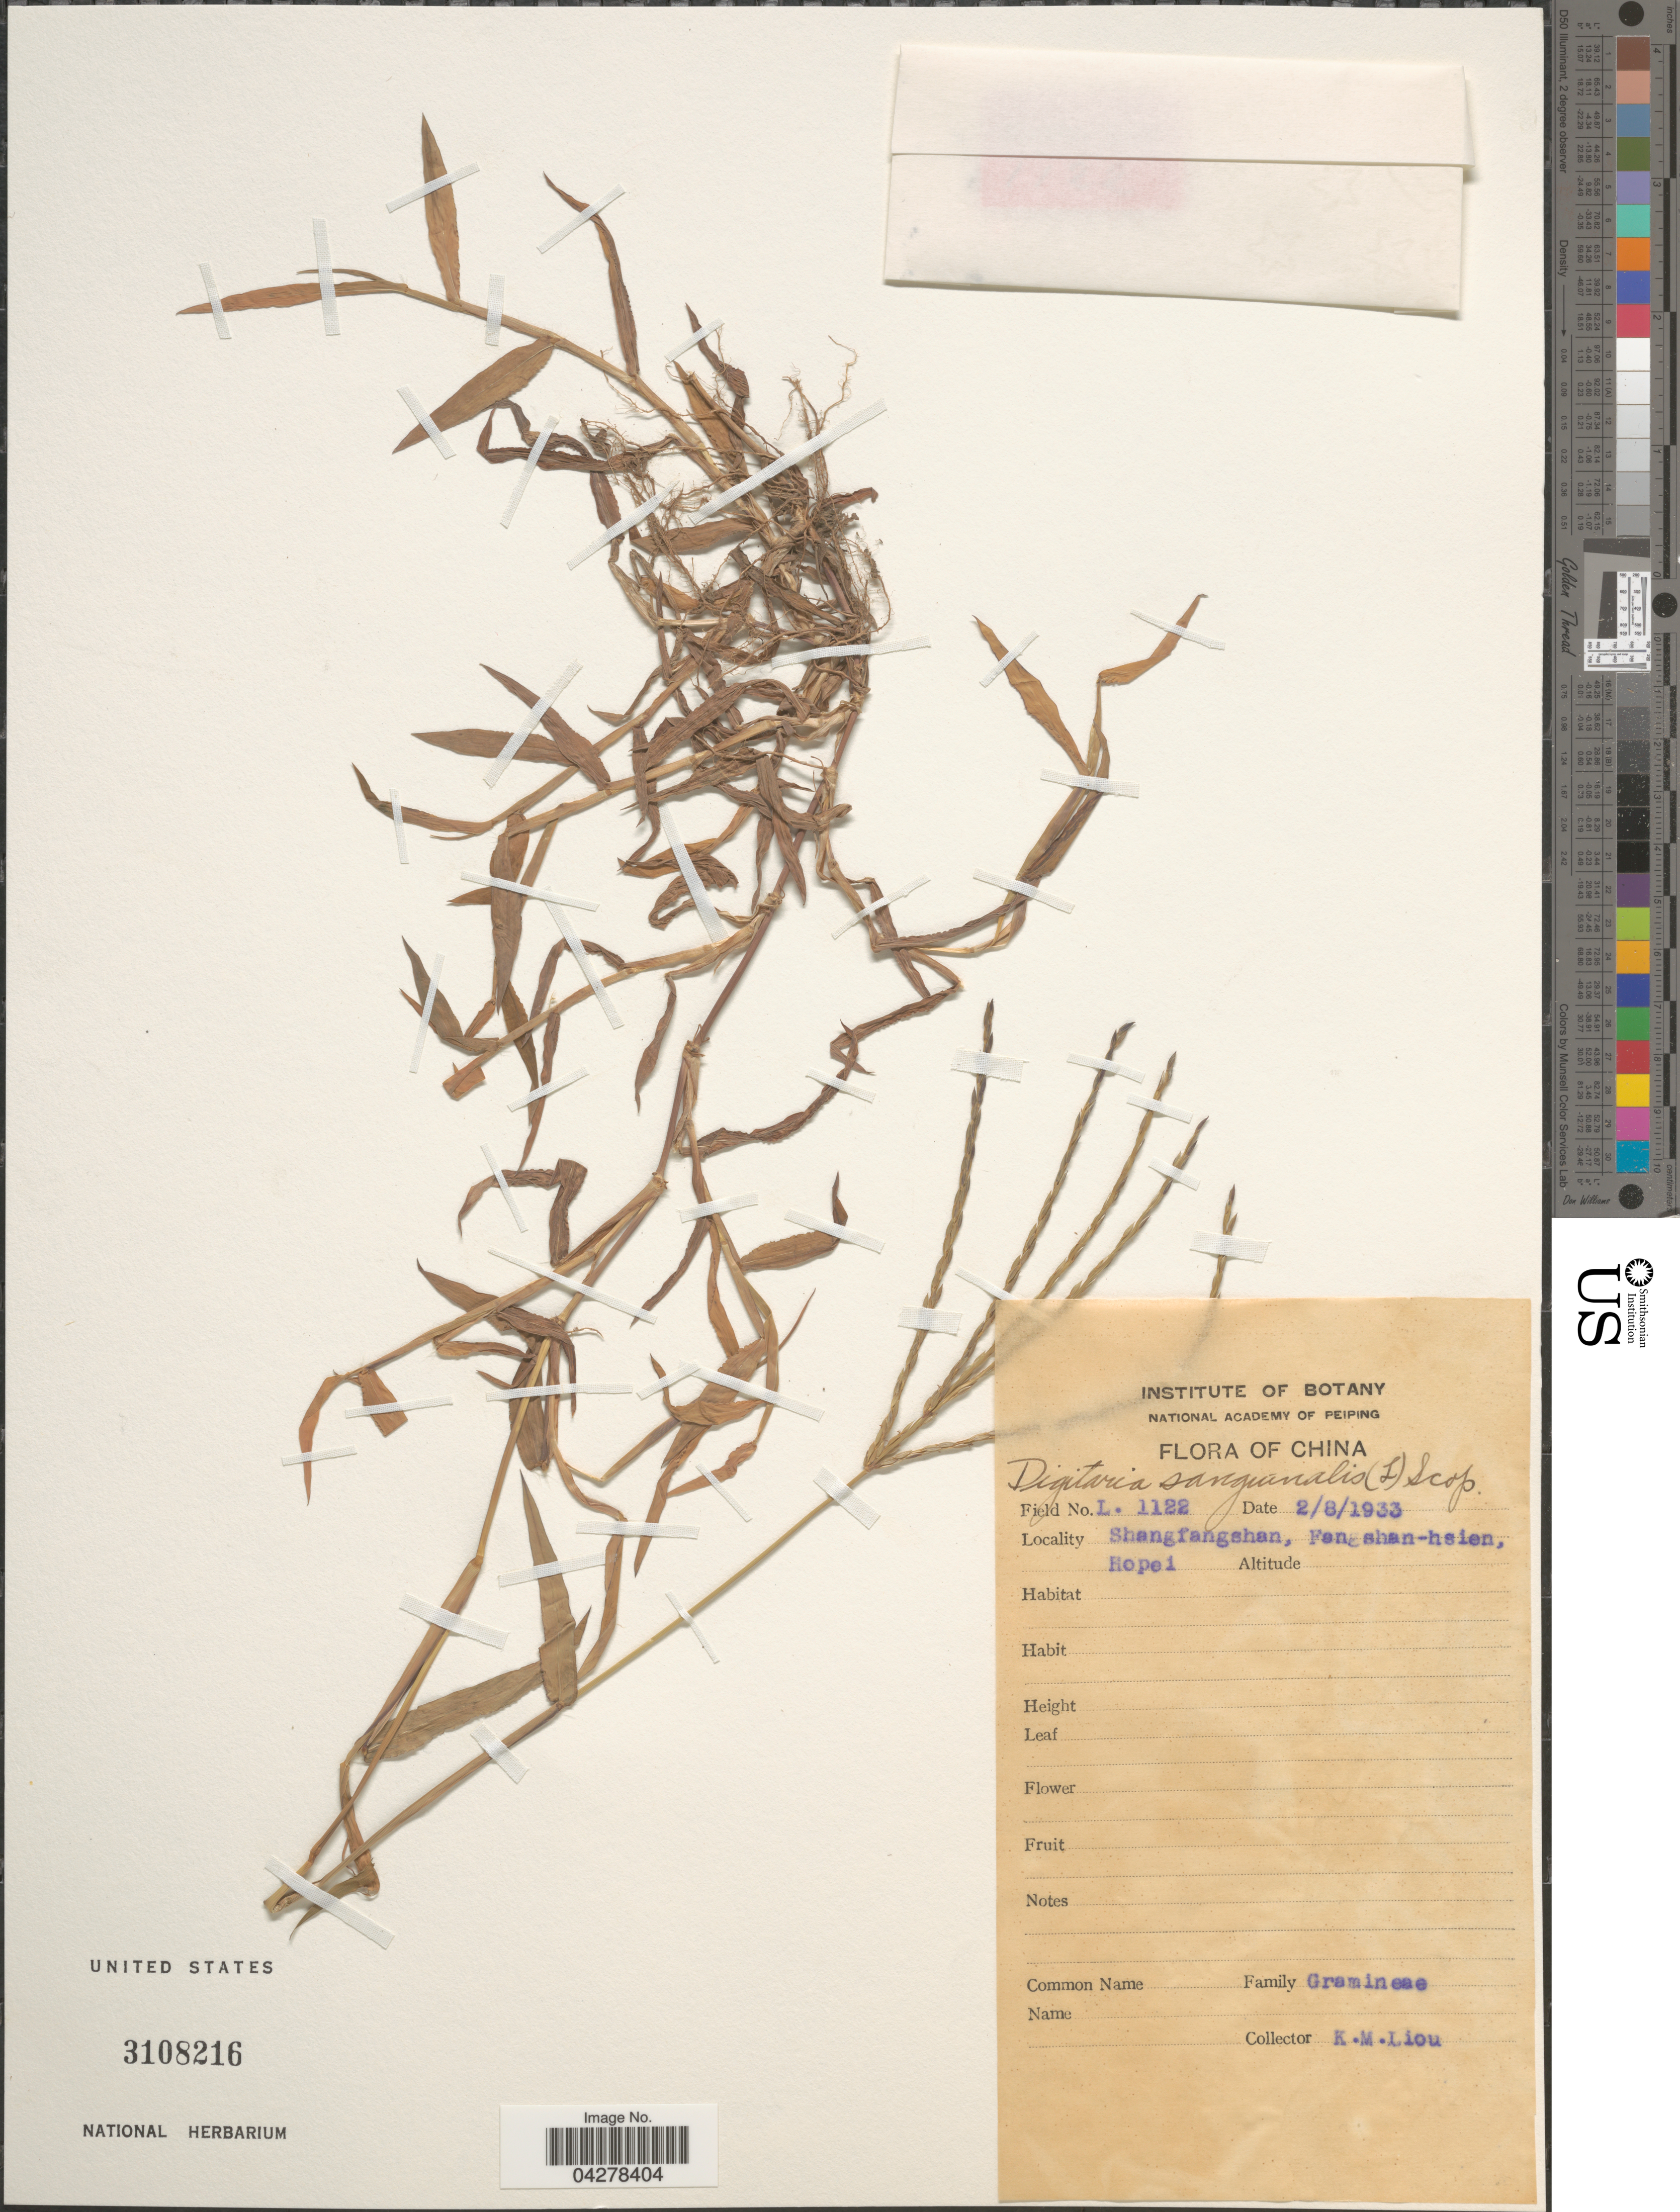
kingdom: Plantae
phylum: Tracheophyta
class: Liliopsida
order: Poales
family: Poaceae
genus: Digitaria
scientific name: Digitaria sanguinalis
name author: (L.) Scop.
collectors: K. M. Liou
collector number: L1122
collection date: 1933-08-02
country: China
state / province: Hebei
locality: Shangfangshan, Fangshan-hsien, Hopei.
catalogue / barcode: US 3108216